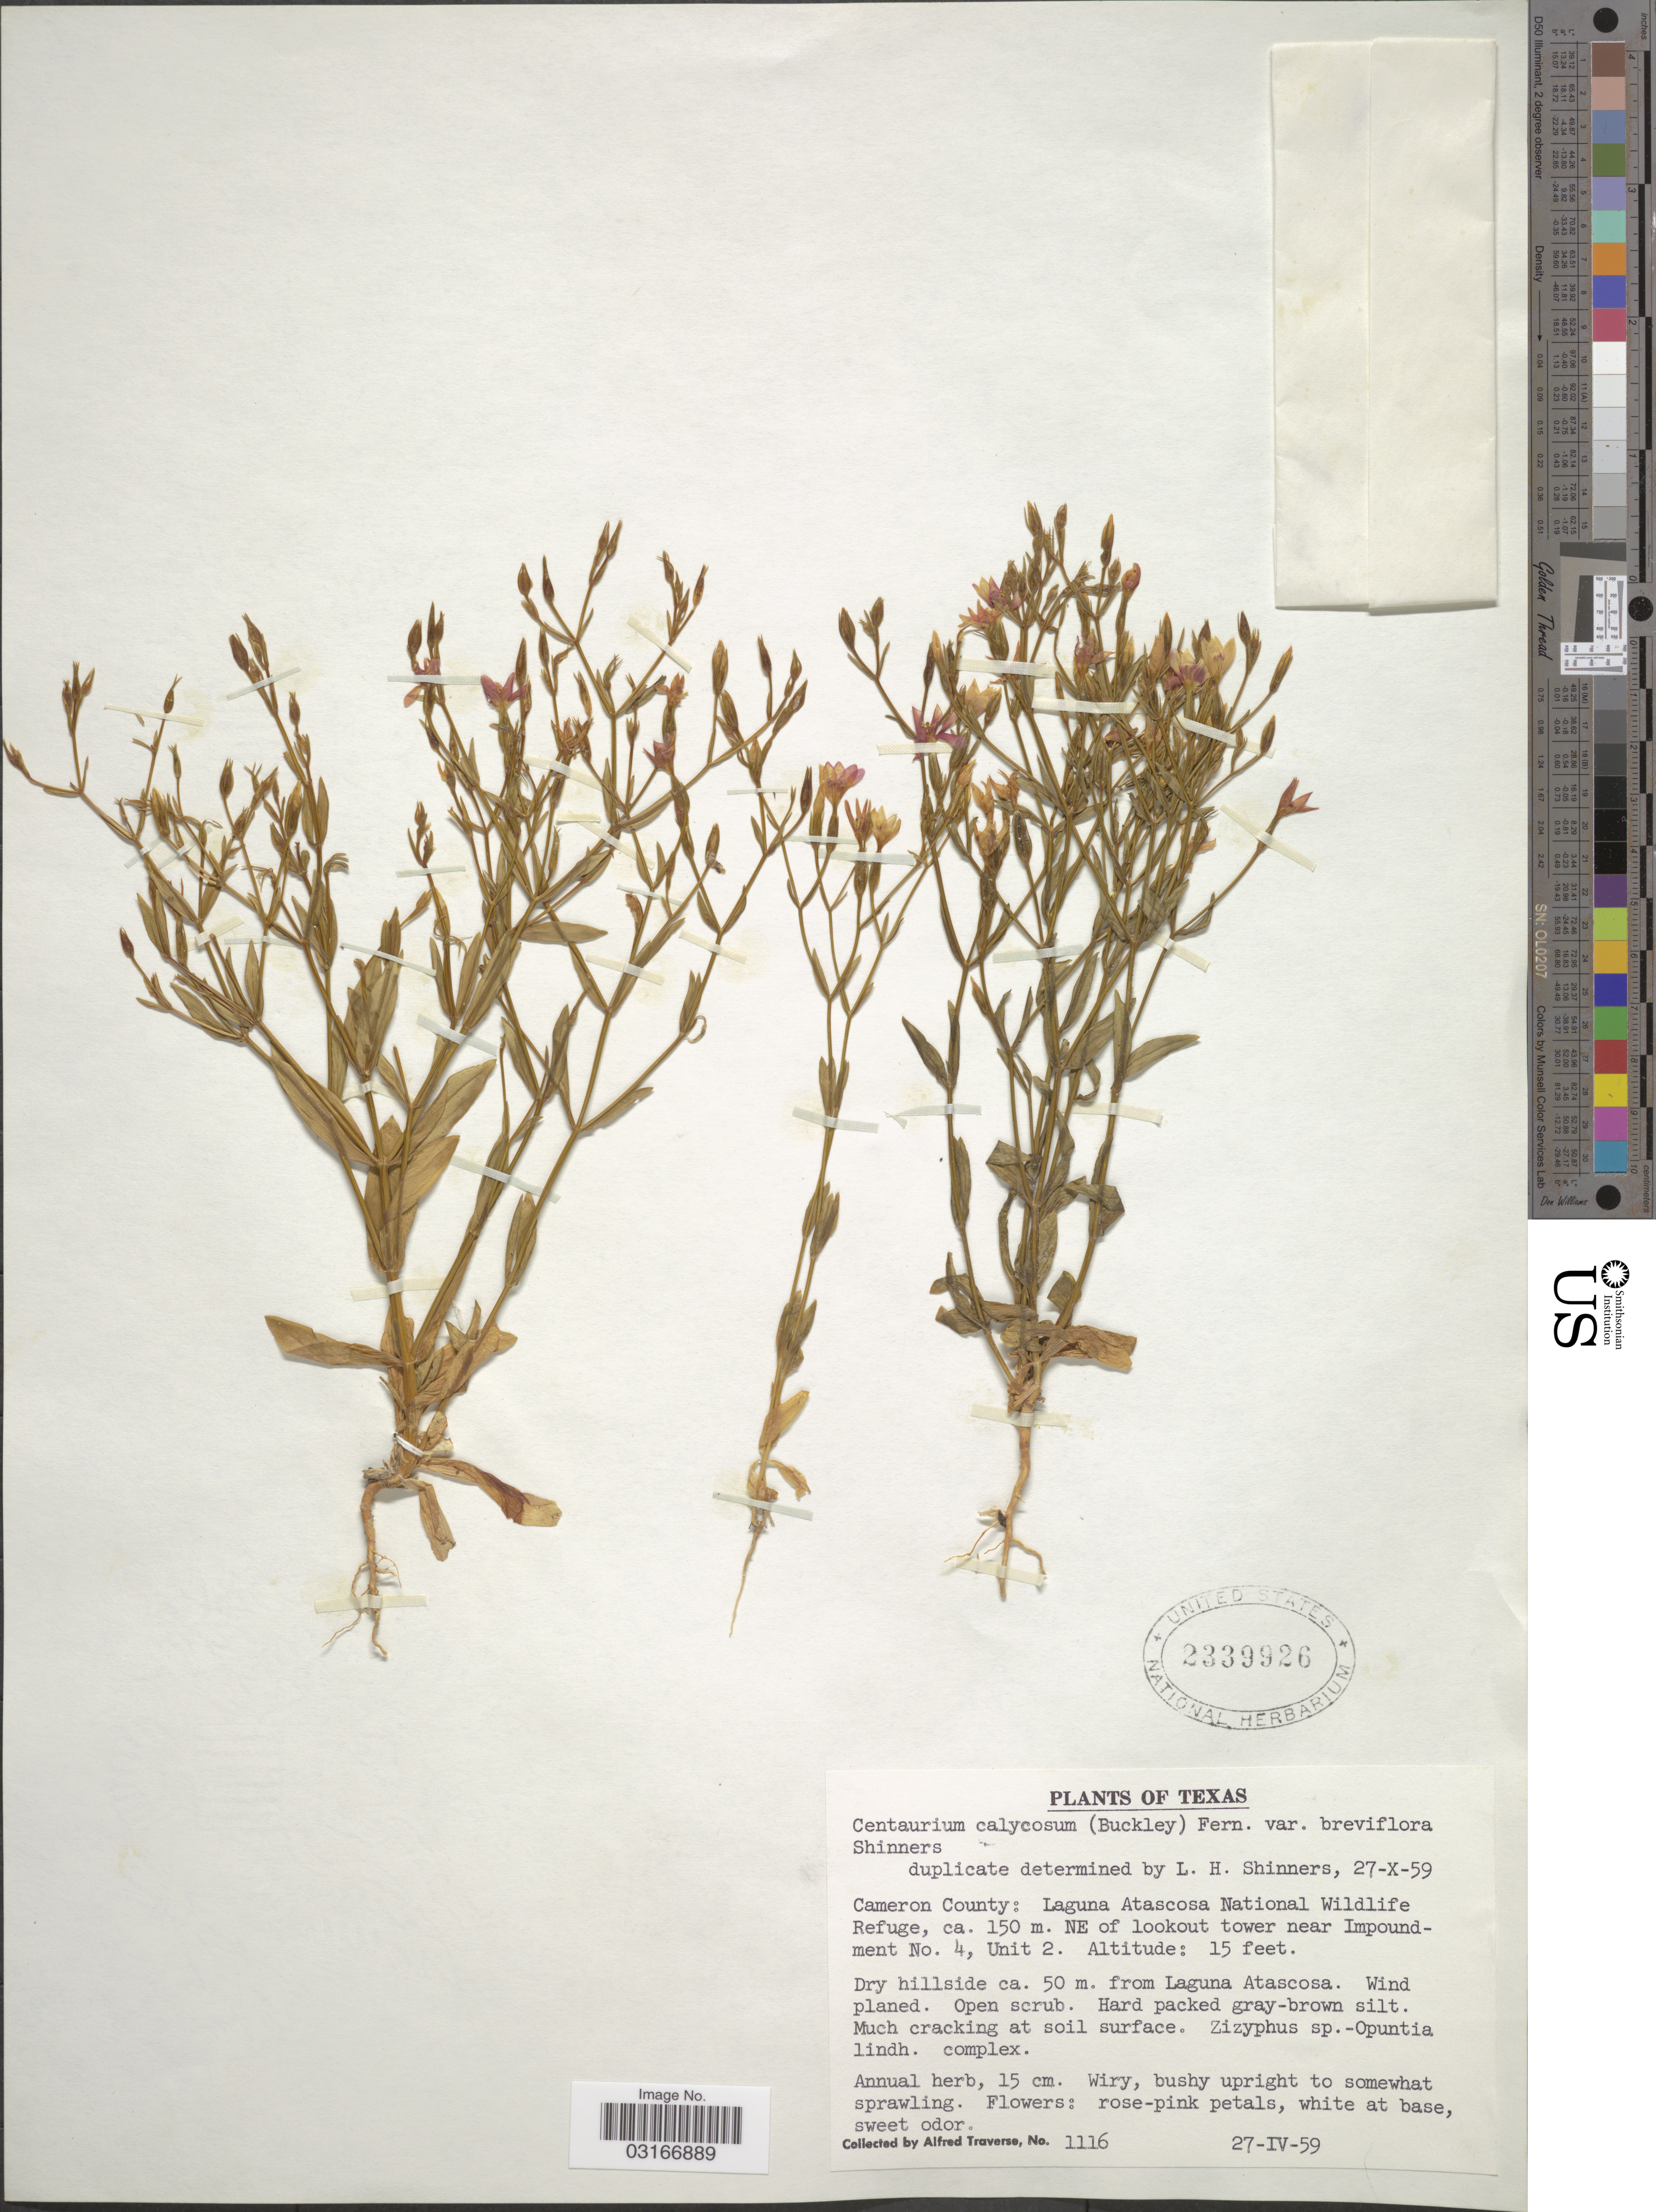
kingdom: Plantae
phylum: Tracheophyta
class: Magnoliopsida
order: Gentianales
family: Gentianaceae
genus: Centaurium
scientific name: Centaurium calycosum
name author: (Buckley) Buckley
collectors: A. Traverse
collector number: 1116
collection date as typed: Transcribed d/m/y: 27/4/59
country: United States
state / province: Texas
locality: Cameron County: Laguna Atascosa National Wildlife Refuge, ca. 150 m. NE of lookout tower near Impoundment No. 4, Unit 2. Dry hillside ca. 50 m. from Laguna Atascosa.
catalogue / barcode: US 2339926